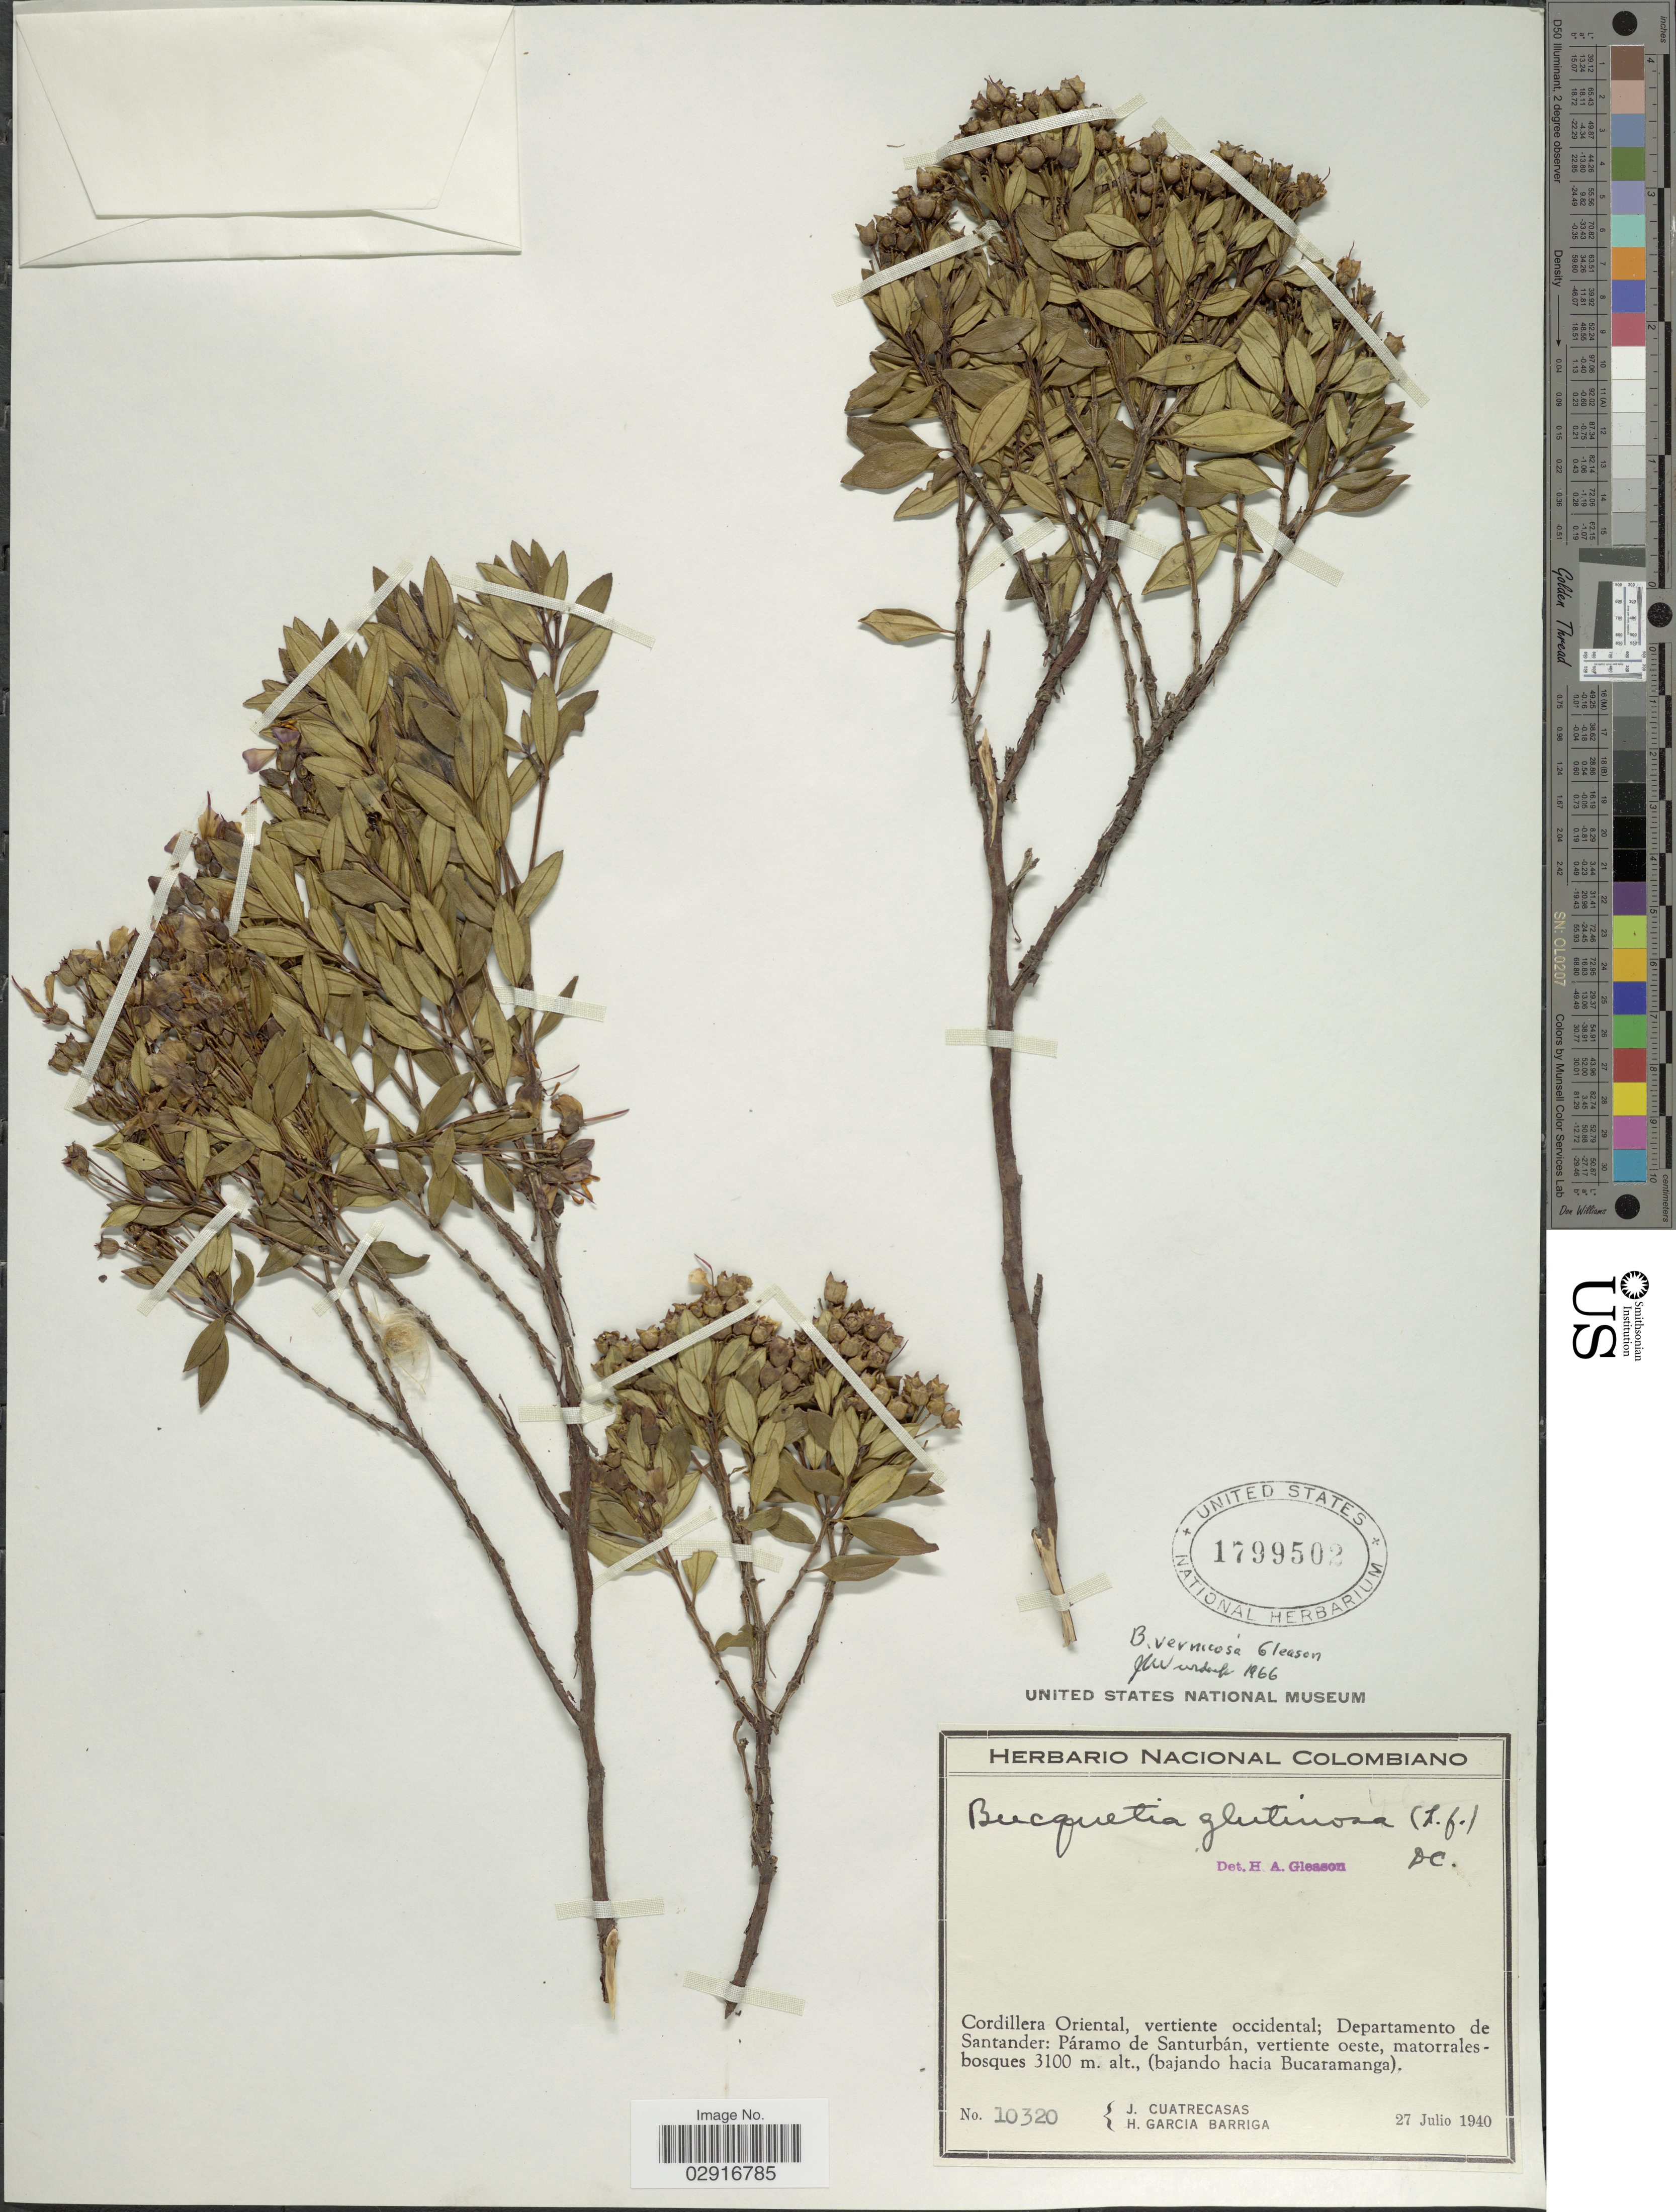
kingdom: Plantae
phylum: Tracheophyta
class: Magnoliopsida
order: Myrtales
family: Melastomataceae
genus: Bucquetia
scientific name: Bucquetia vernicosa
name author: Gleason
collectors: J. Cuatrecasas & H. García Barriga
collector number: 10320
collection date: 1940-07-27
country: Colombia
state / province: Santander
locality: Cordillera Oriental, vertiente occidental; Departamento de Santander: Páramo de Santurbán, vertiente oeste (bajando hacia Bucaramanga).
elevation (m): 3100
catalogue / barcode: US 1799502